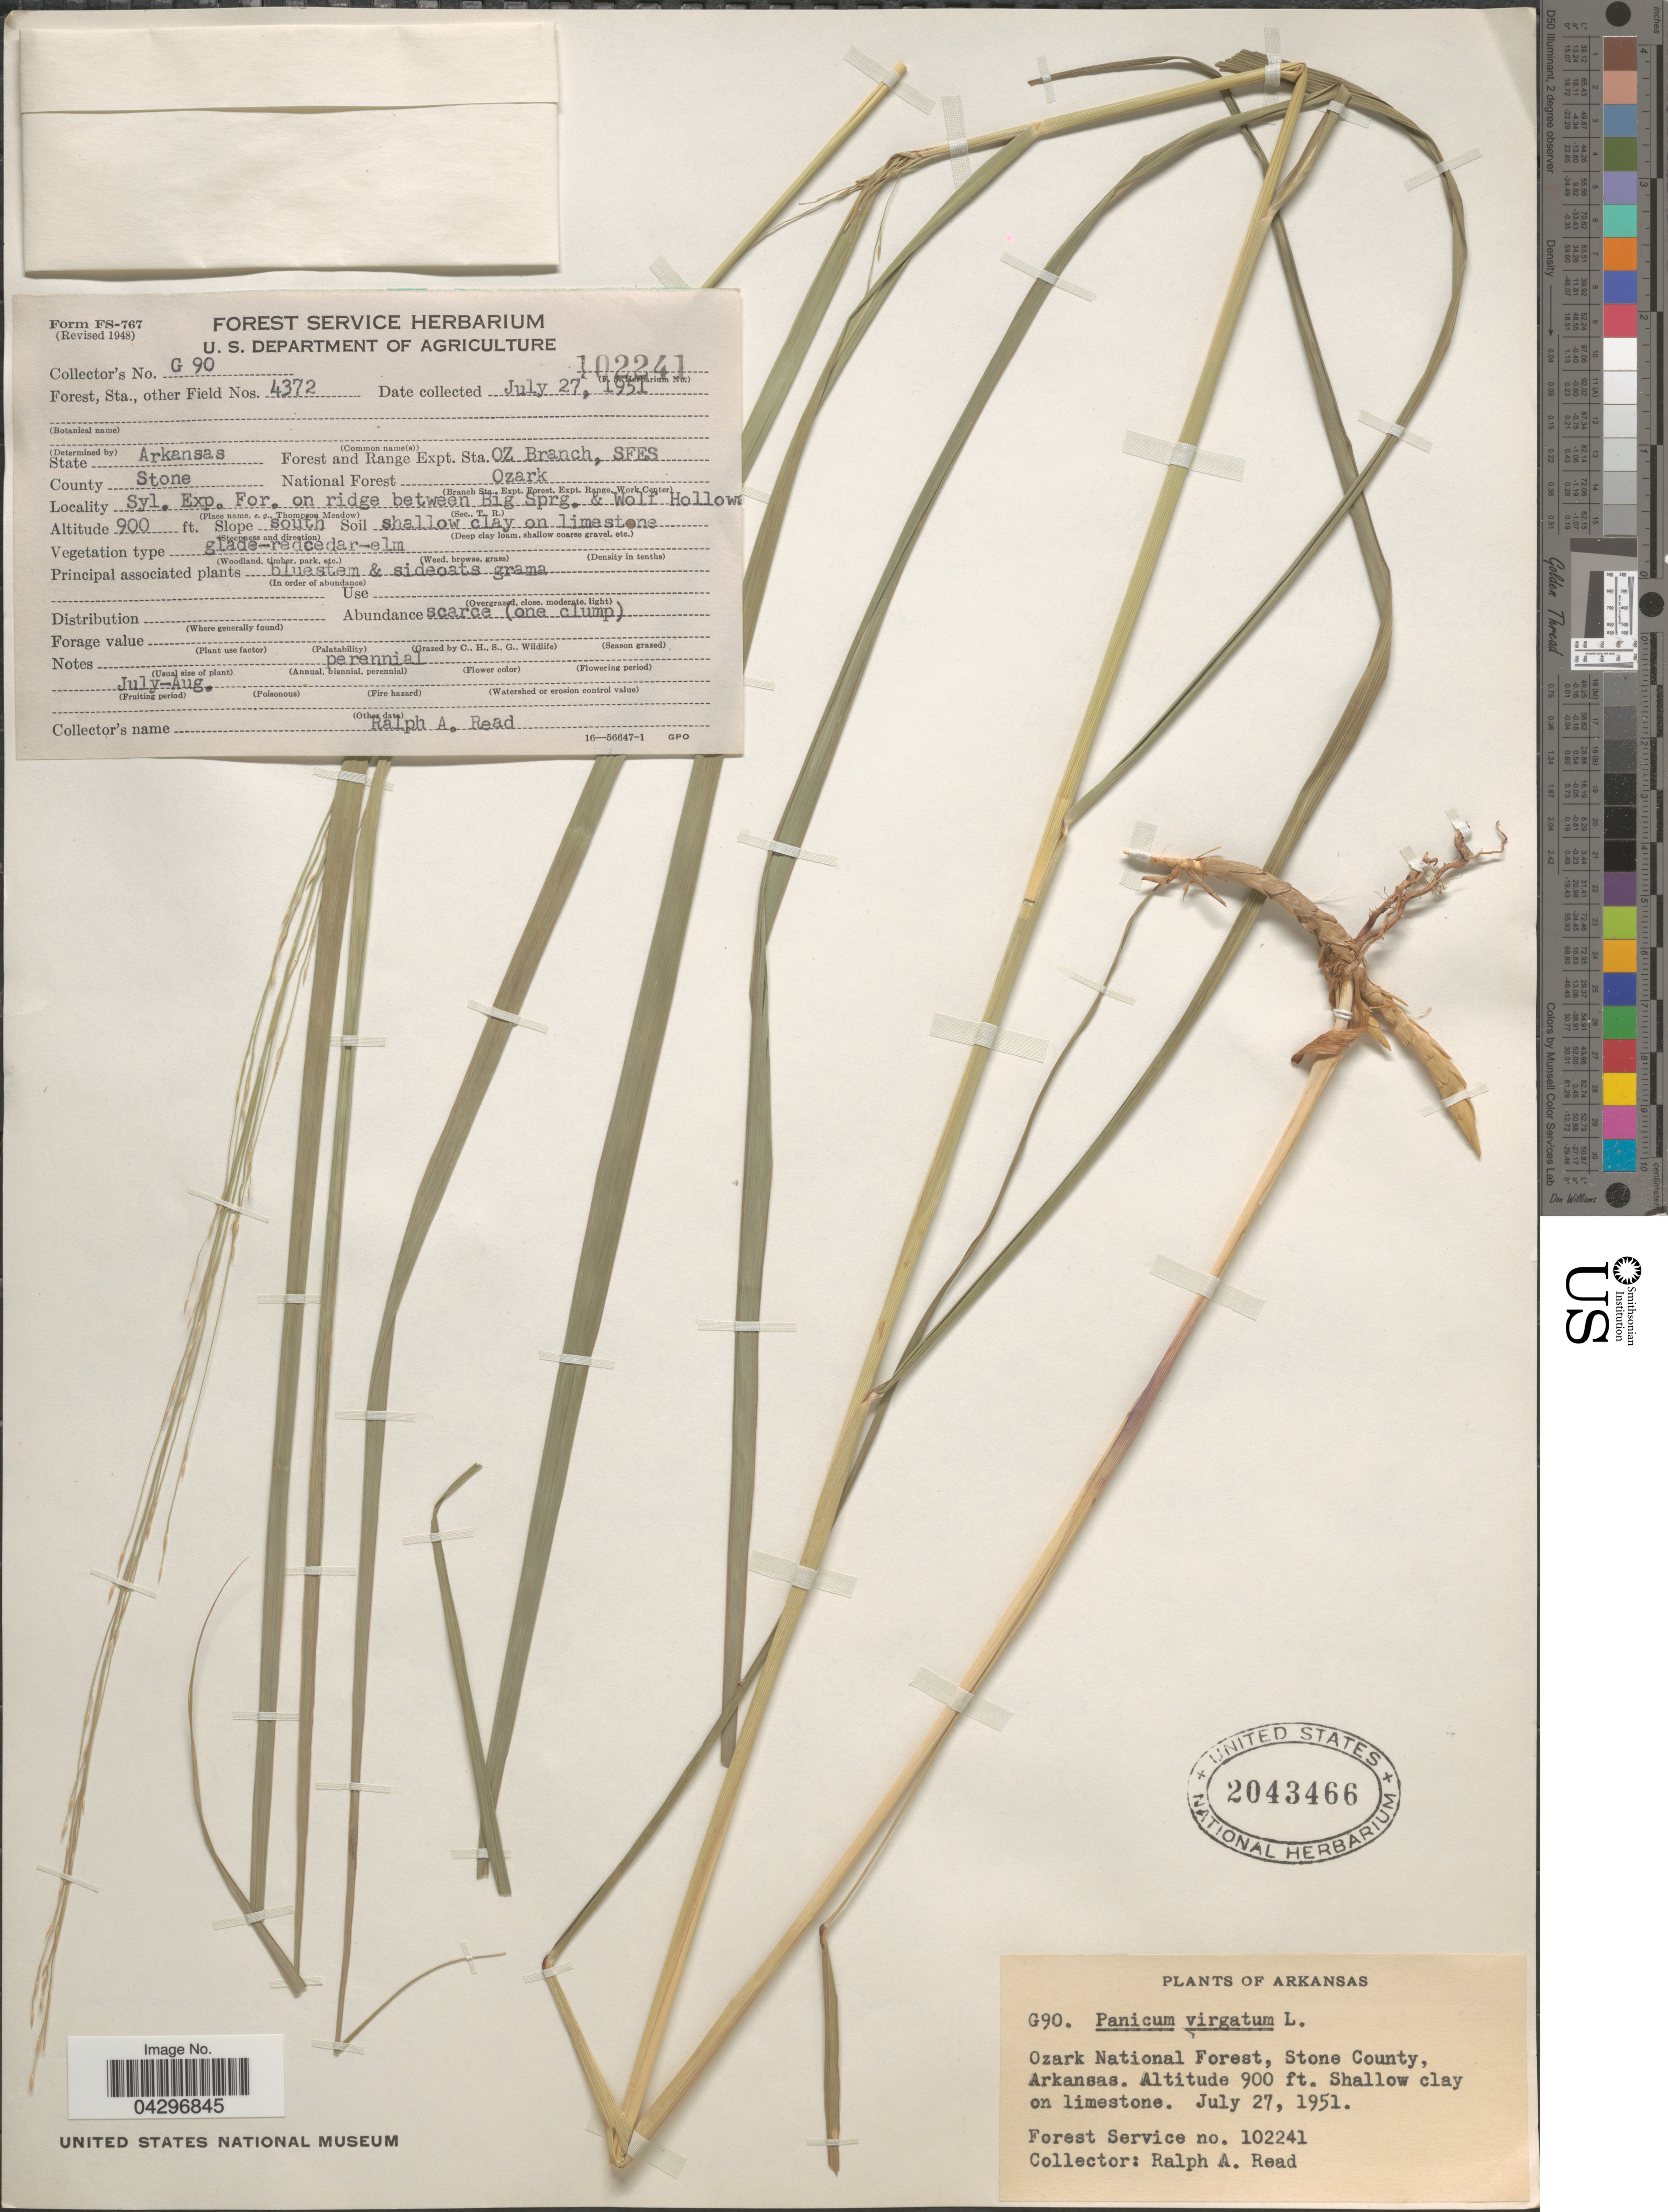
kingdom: Plantae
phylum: Tracheophyta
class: Liliopsida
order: Poales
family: Poaceae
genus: Panicum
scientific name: Panicum virgatum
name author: L.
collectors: R. A. Read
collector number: G90/4372?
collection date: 1951-07-27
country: United States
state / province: Arkansas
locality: Forest and Range Expt. Sta. OZ Branch, SFES. County Stone. National Forest Ozark. Syl. Exp. For. on ridge between Big Sprg. & Wolf Hollow. Slope south.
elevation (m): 274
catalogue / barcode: US 2043466